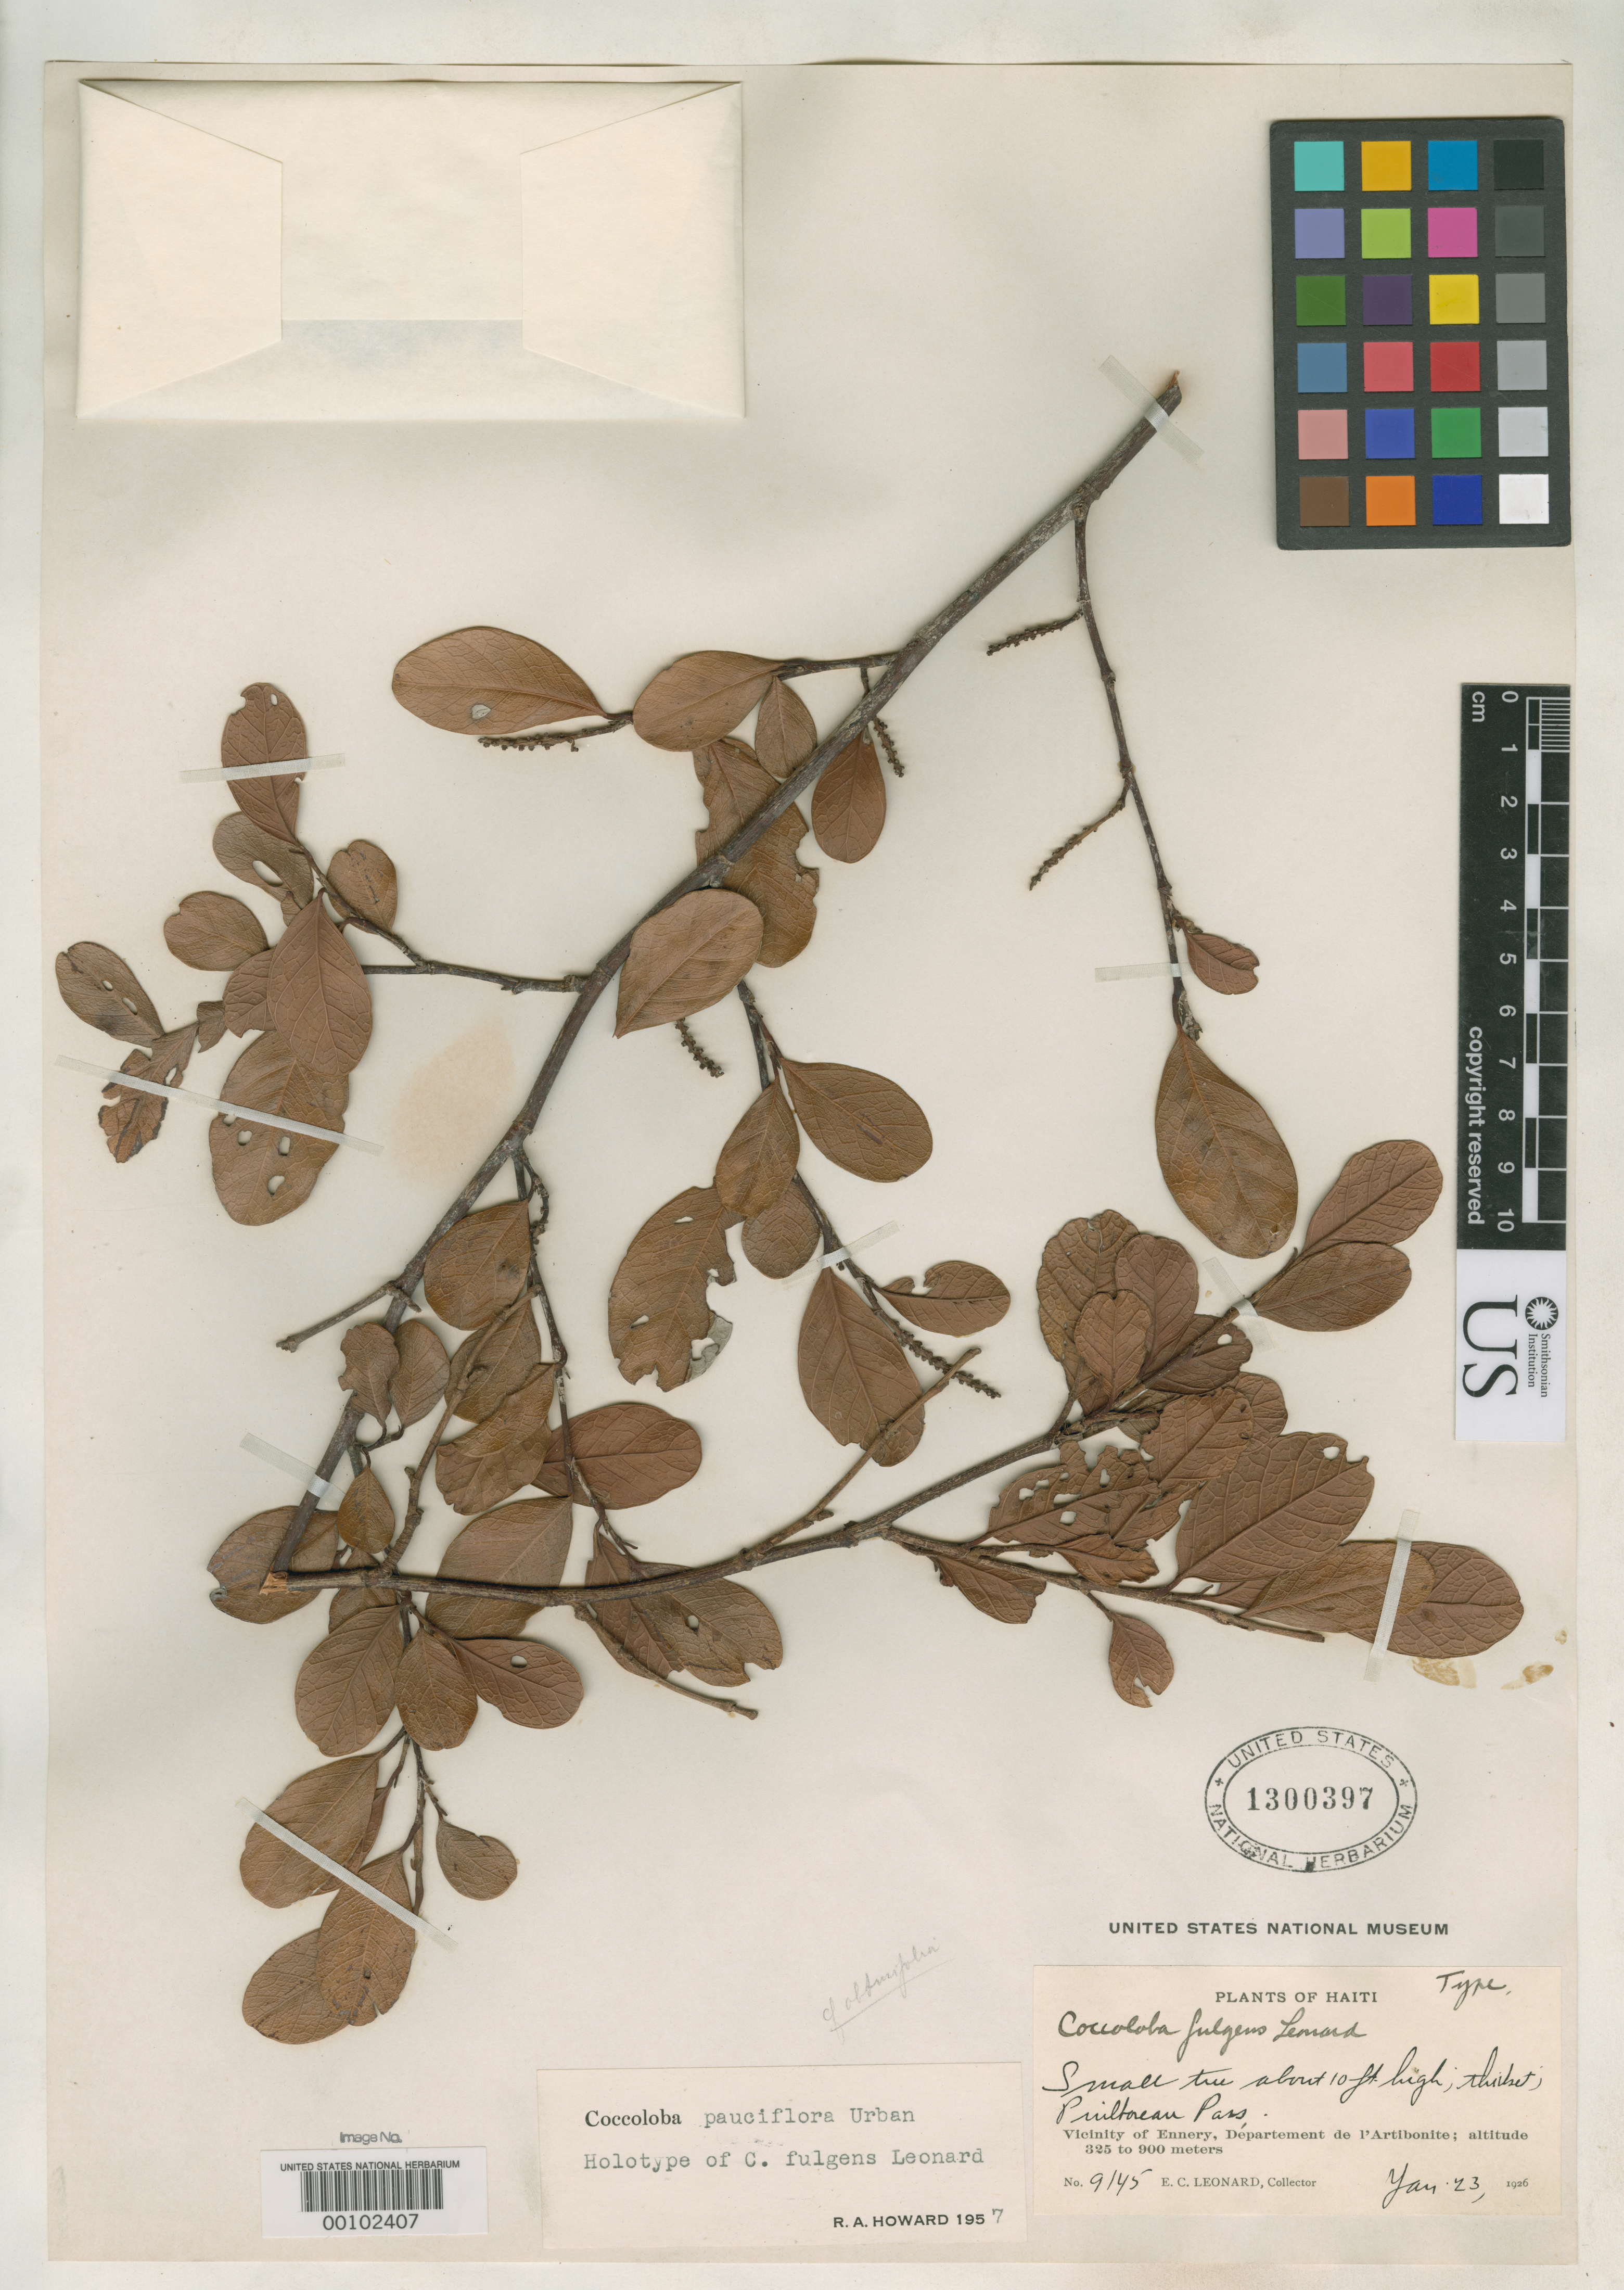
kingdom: Plantae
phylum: Tracheophyta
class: Magnoliopsida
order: Caryophyllales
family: Polygonaceae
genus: Coccoloba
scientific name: Coccoloba fulgens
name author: Leonard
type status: Holotype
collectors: E. C. Leonard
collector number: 9145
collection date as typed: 23 Jan 1926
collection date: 1926-01-23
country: Haiti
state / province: Artibonite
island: Hispaniola Island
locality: Puilboreau Pass between Ennery & Plaisance.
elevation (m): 900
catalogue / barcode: US 1300397